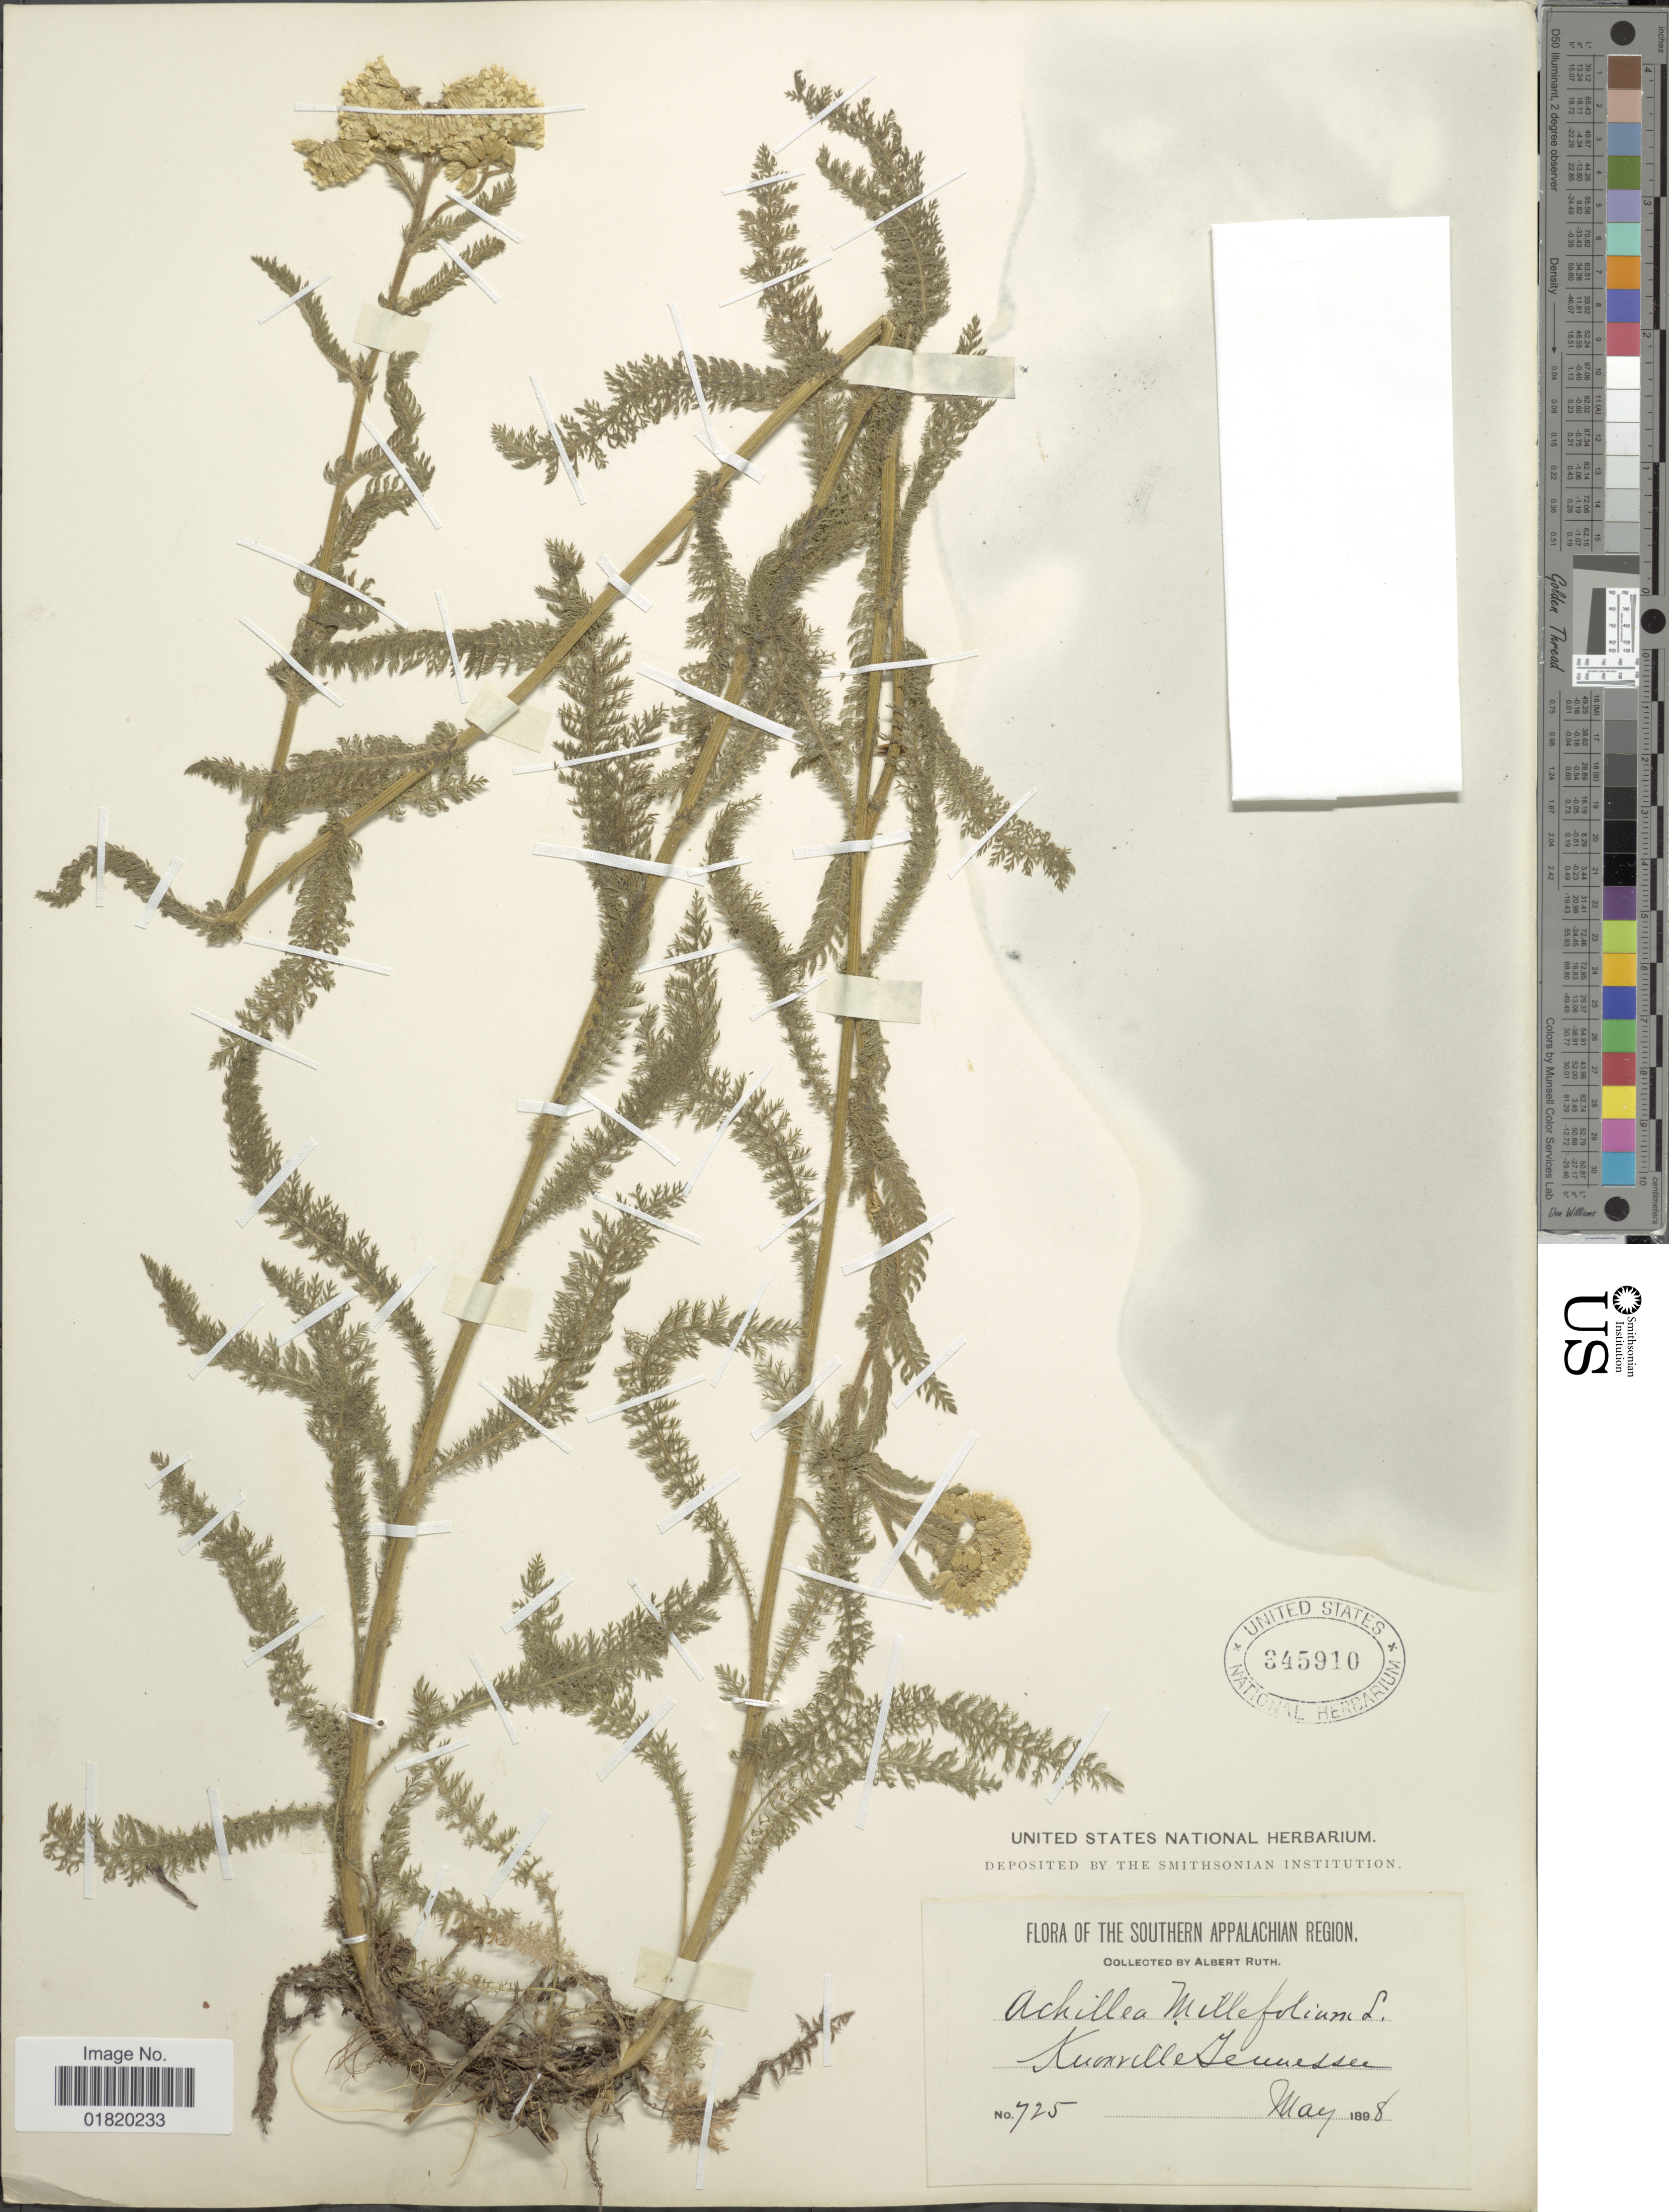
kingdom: Plantae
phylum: Tracheophyta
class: Magnoliopsida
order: Asterales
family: Asteraceae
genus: Achillea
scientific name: Achillea millefolium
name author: L.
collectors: A. Ruth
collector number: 725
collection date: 1898-05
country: United States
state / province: Tennessee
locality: Southern Appalachian Region. Knoxville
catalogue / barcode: US 345910